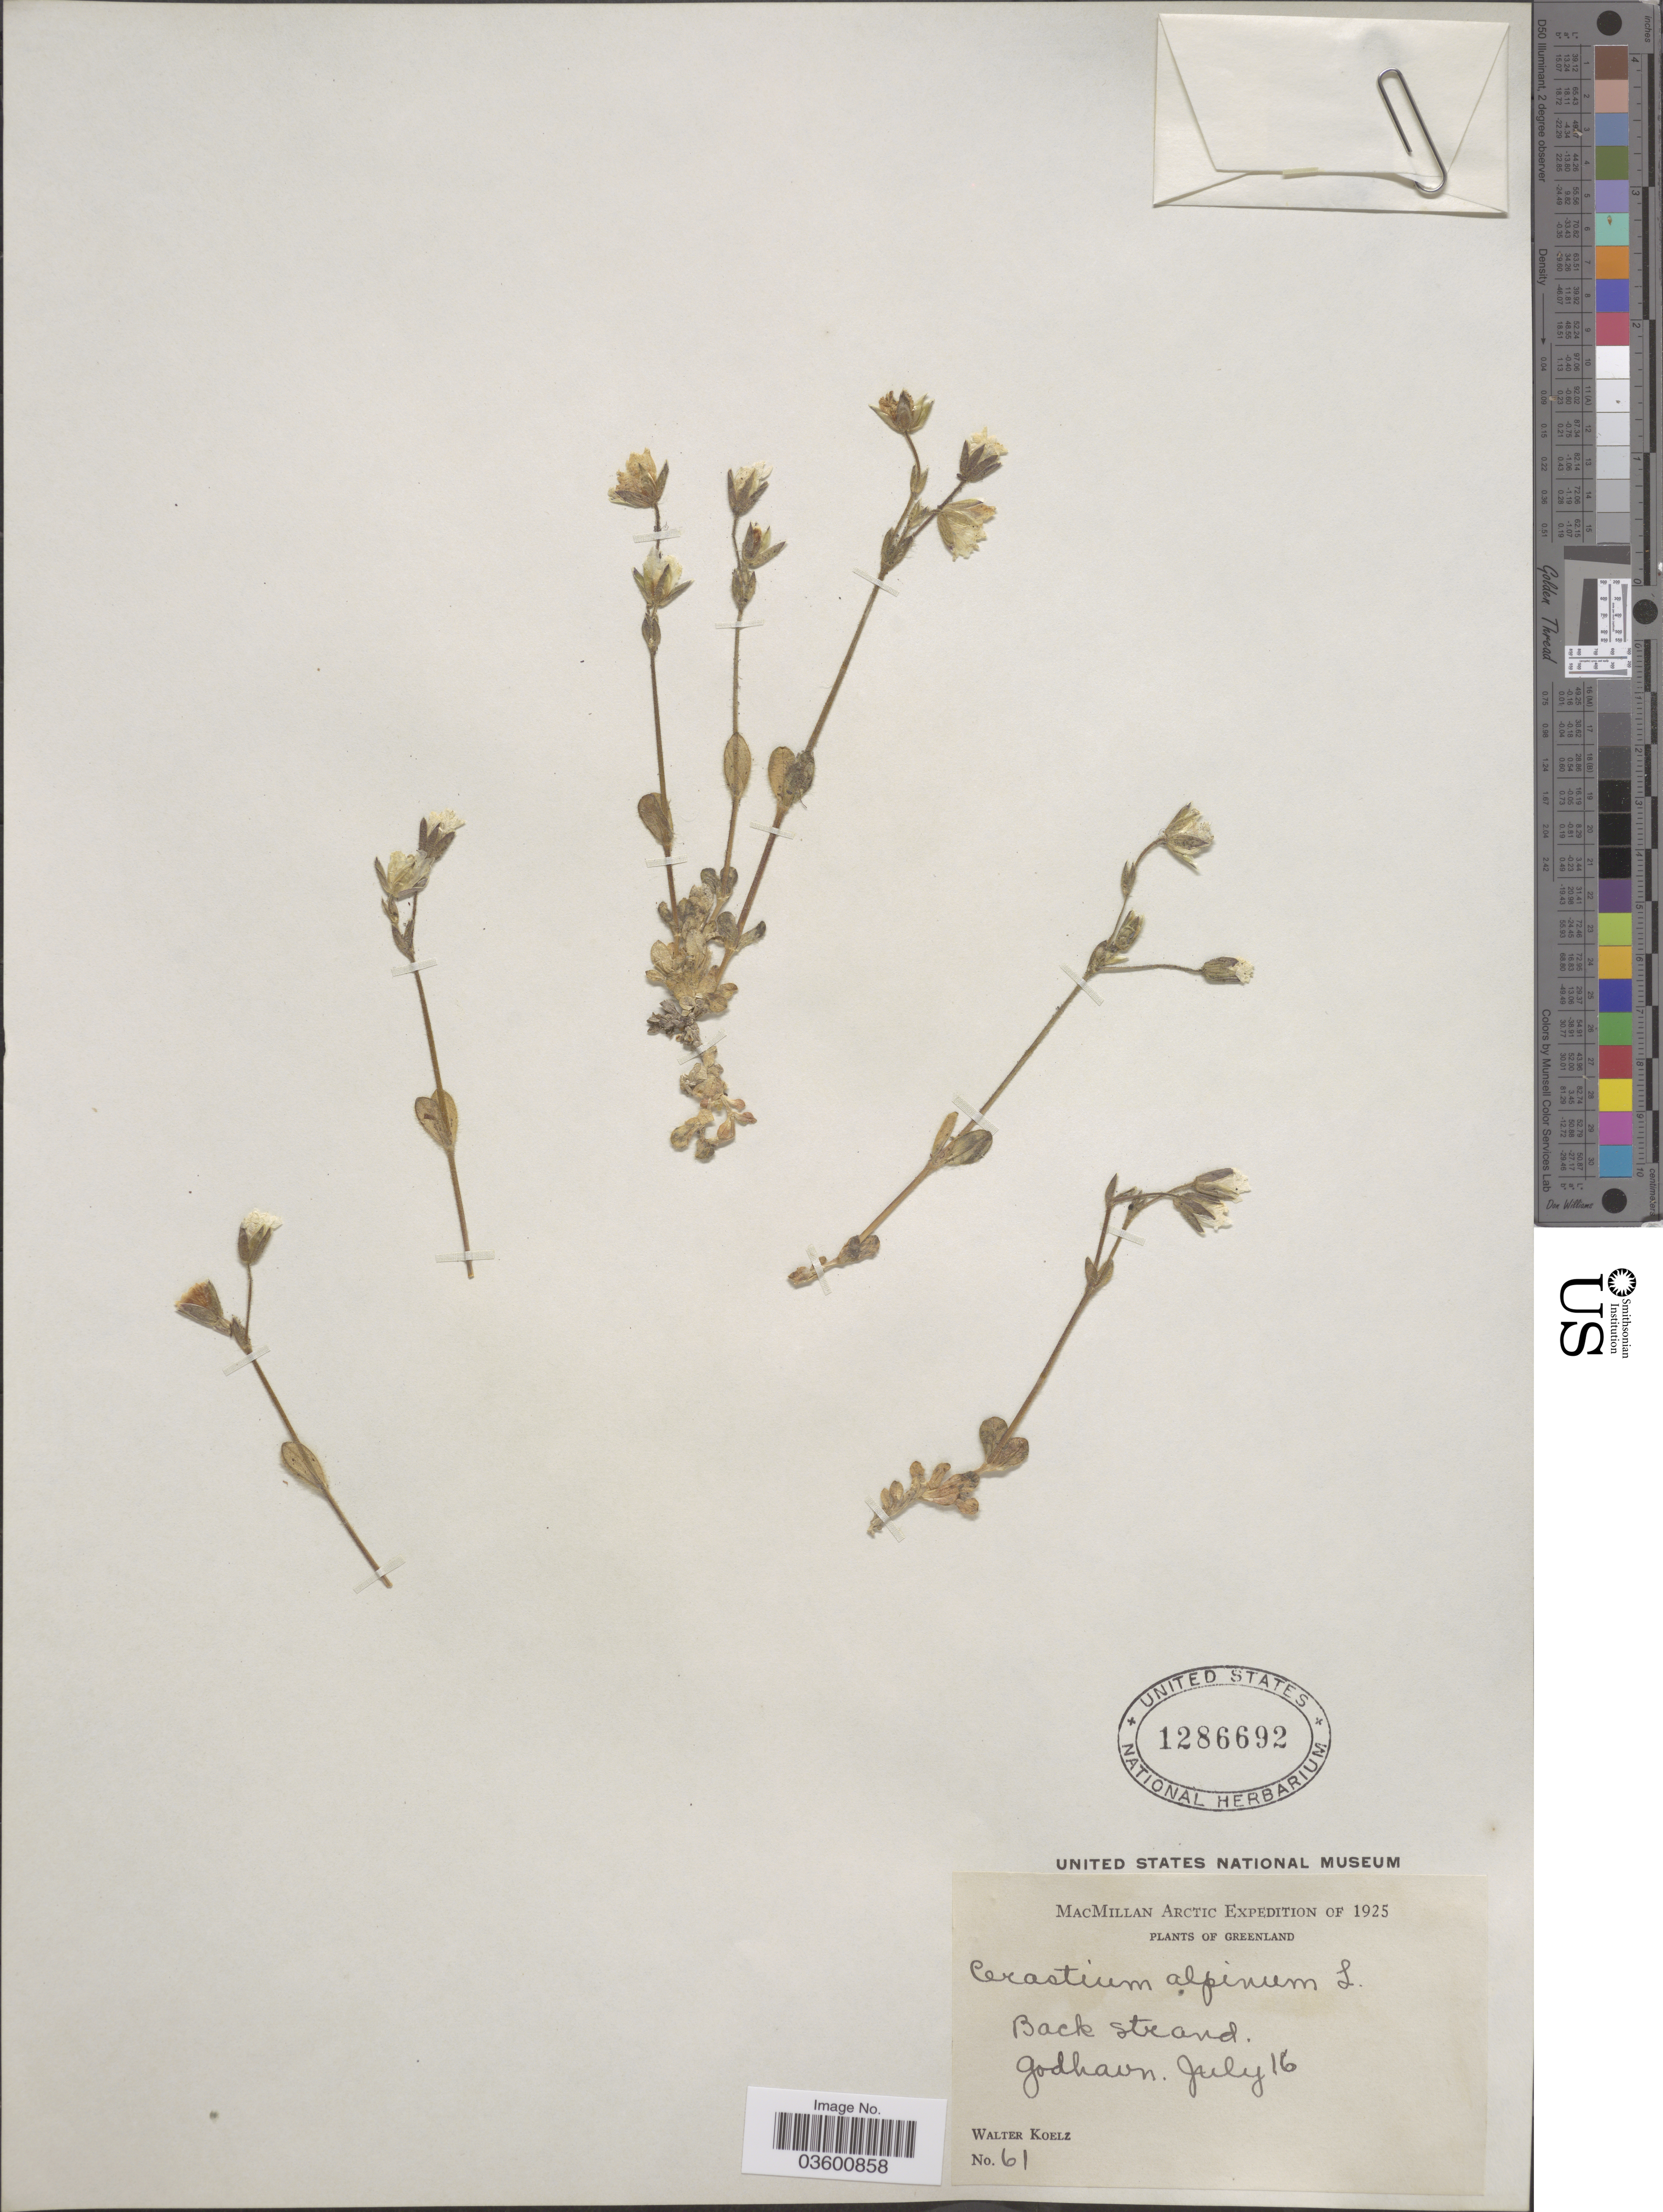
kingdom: Plantae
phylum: Tracheophyta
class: Magnoliopsida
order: Caryophyllales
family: Caryophyllaceae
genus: Cerastium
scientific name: Cerastium alpinum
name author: L.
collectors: W. N. Koelz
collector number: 61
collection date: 1925-07-16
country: Greenland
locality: Arctic. Back strand. Godhavn.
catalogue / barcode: US 1286692